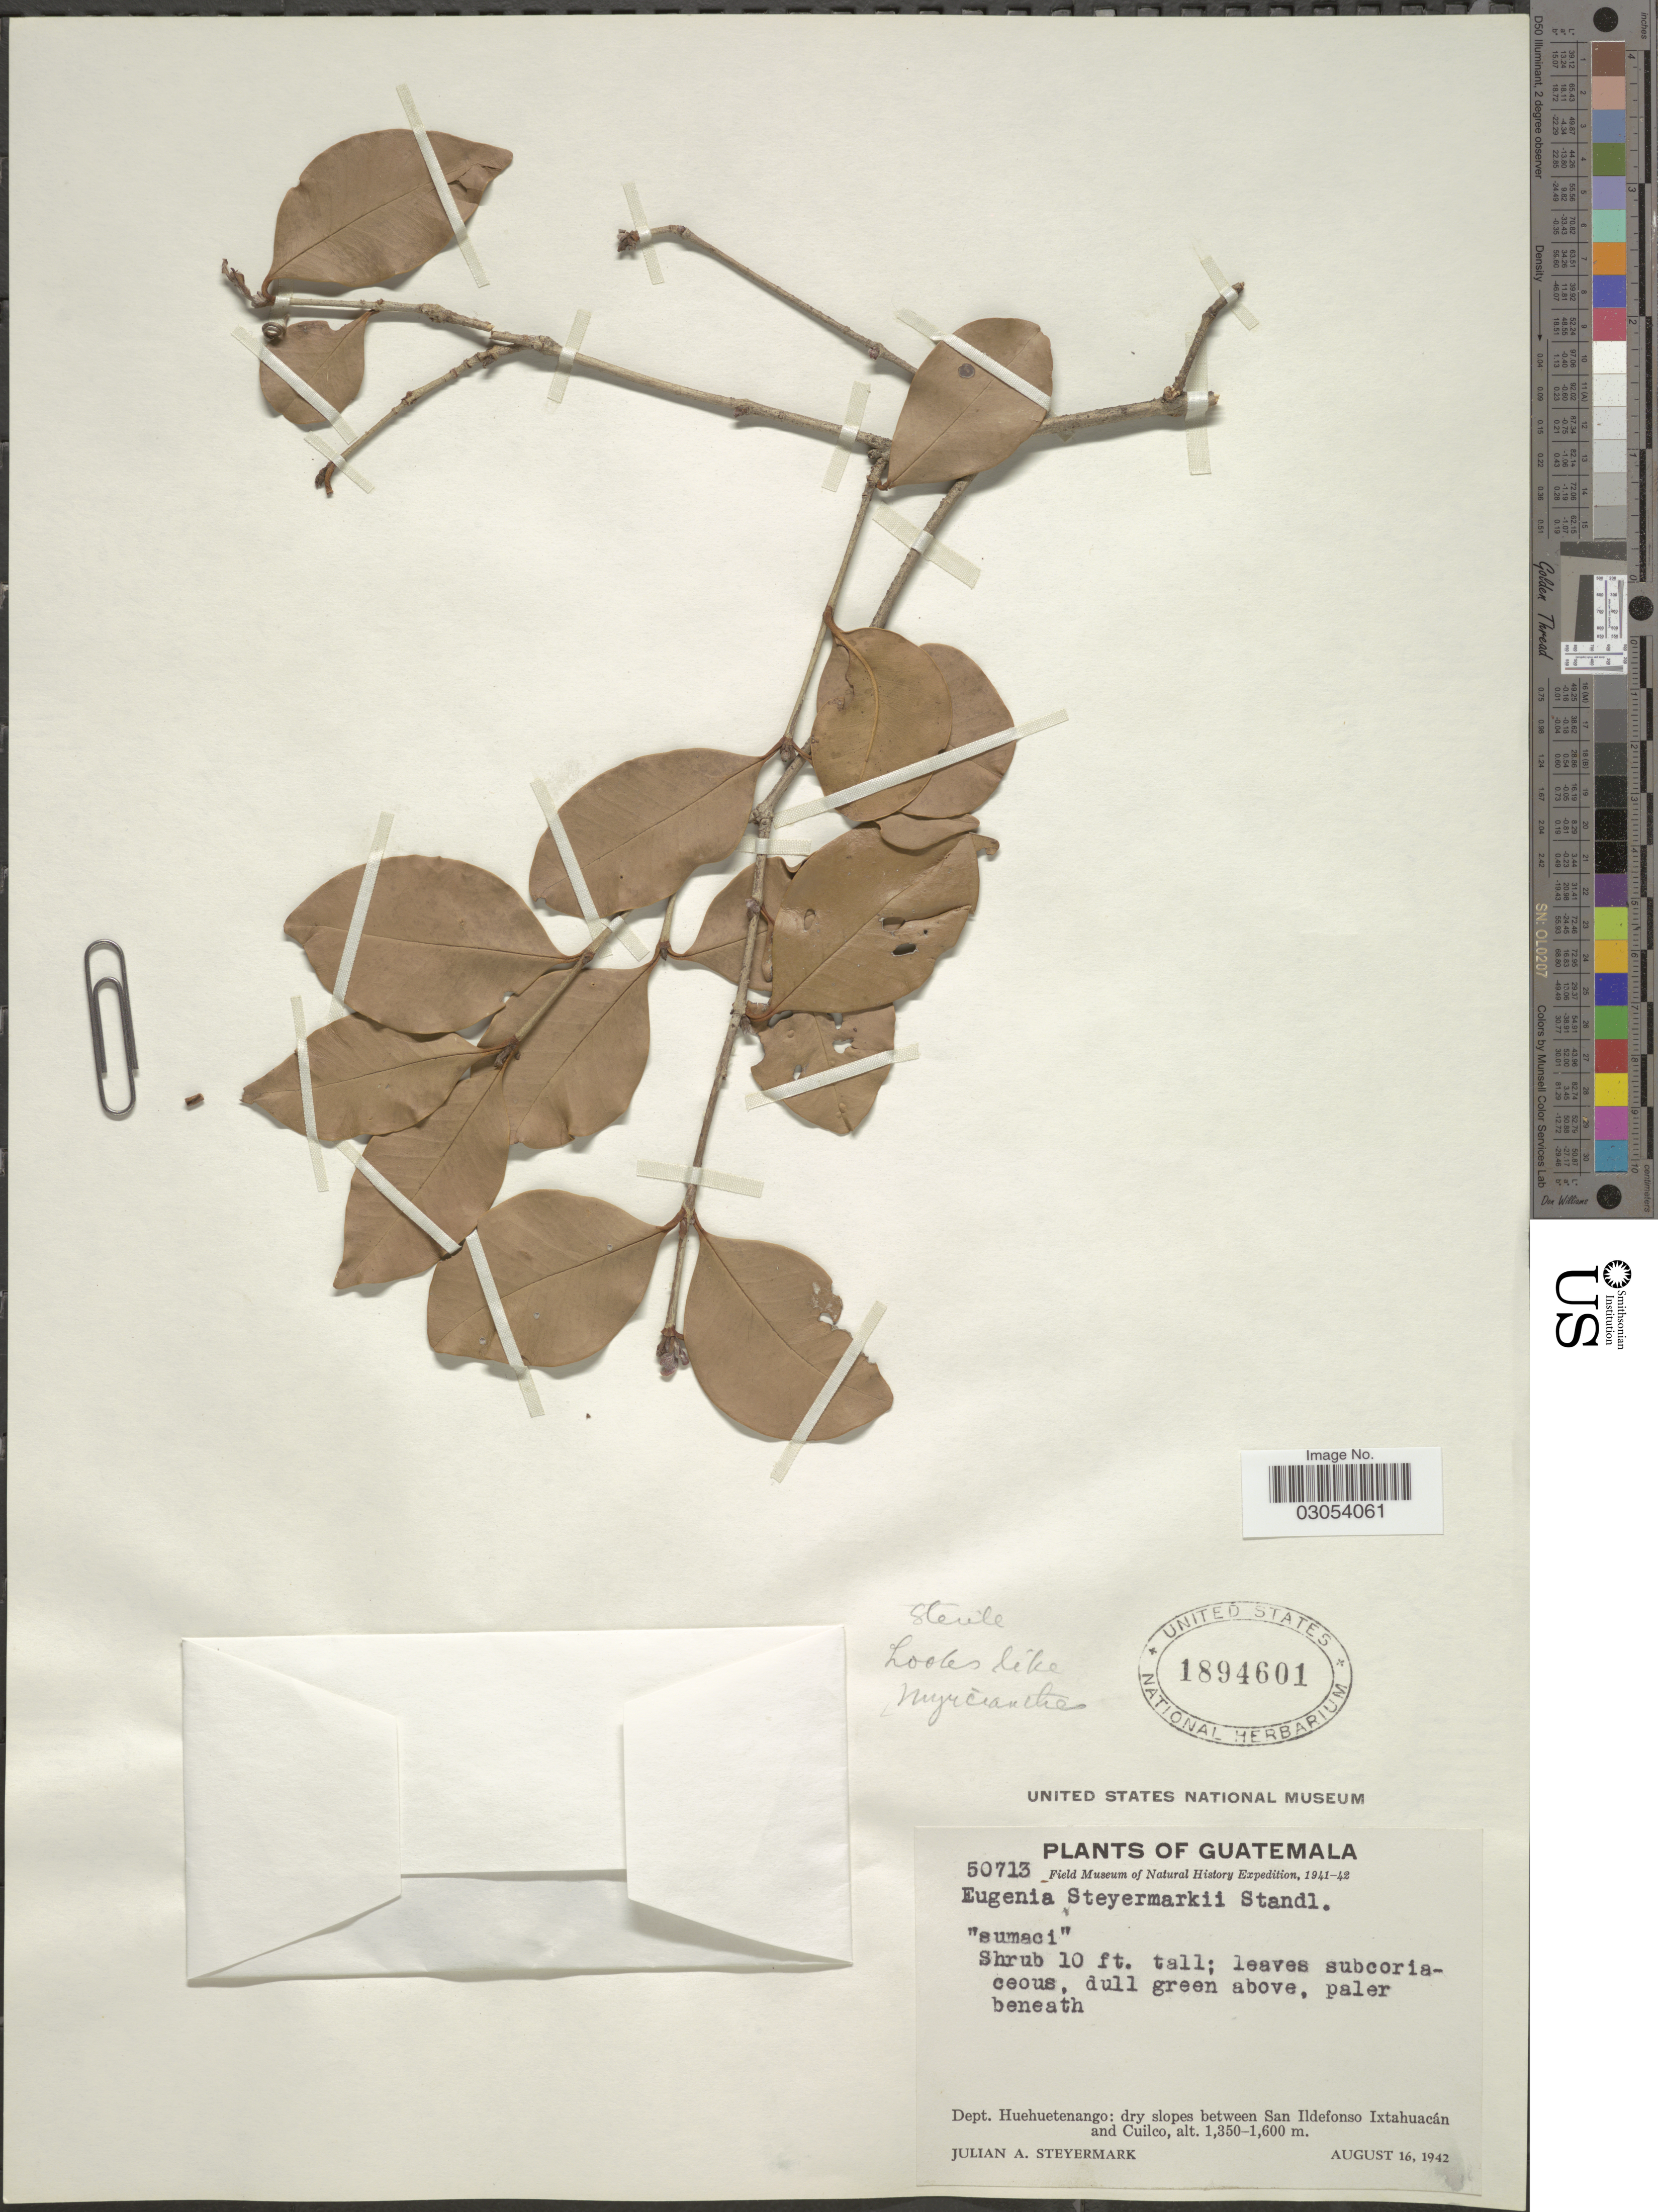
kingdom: Plantae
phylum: Tracheophyta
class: Magnoliopsida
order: Myrtales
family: Myrtaceae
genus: Eugenia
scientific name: Eugenia steyermarkii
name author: Standl.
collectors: J. Steyermark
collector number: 50713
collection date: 1942-08-16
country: Guatemala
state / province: Huehuetenango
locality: Dept. Huehuetenango: dry slopes between San Ildefonso Ixtahuacán and Cuilco.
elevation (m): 1350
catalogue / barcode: US 1894601